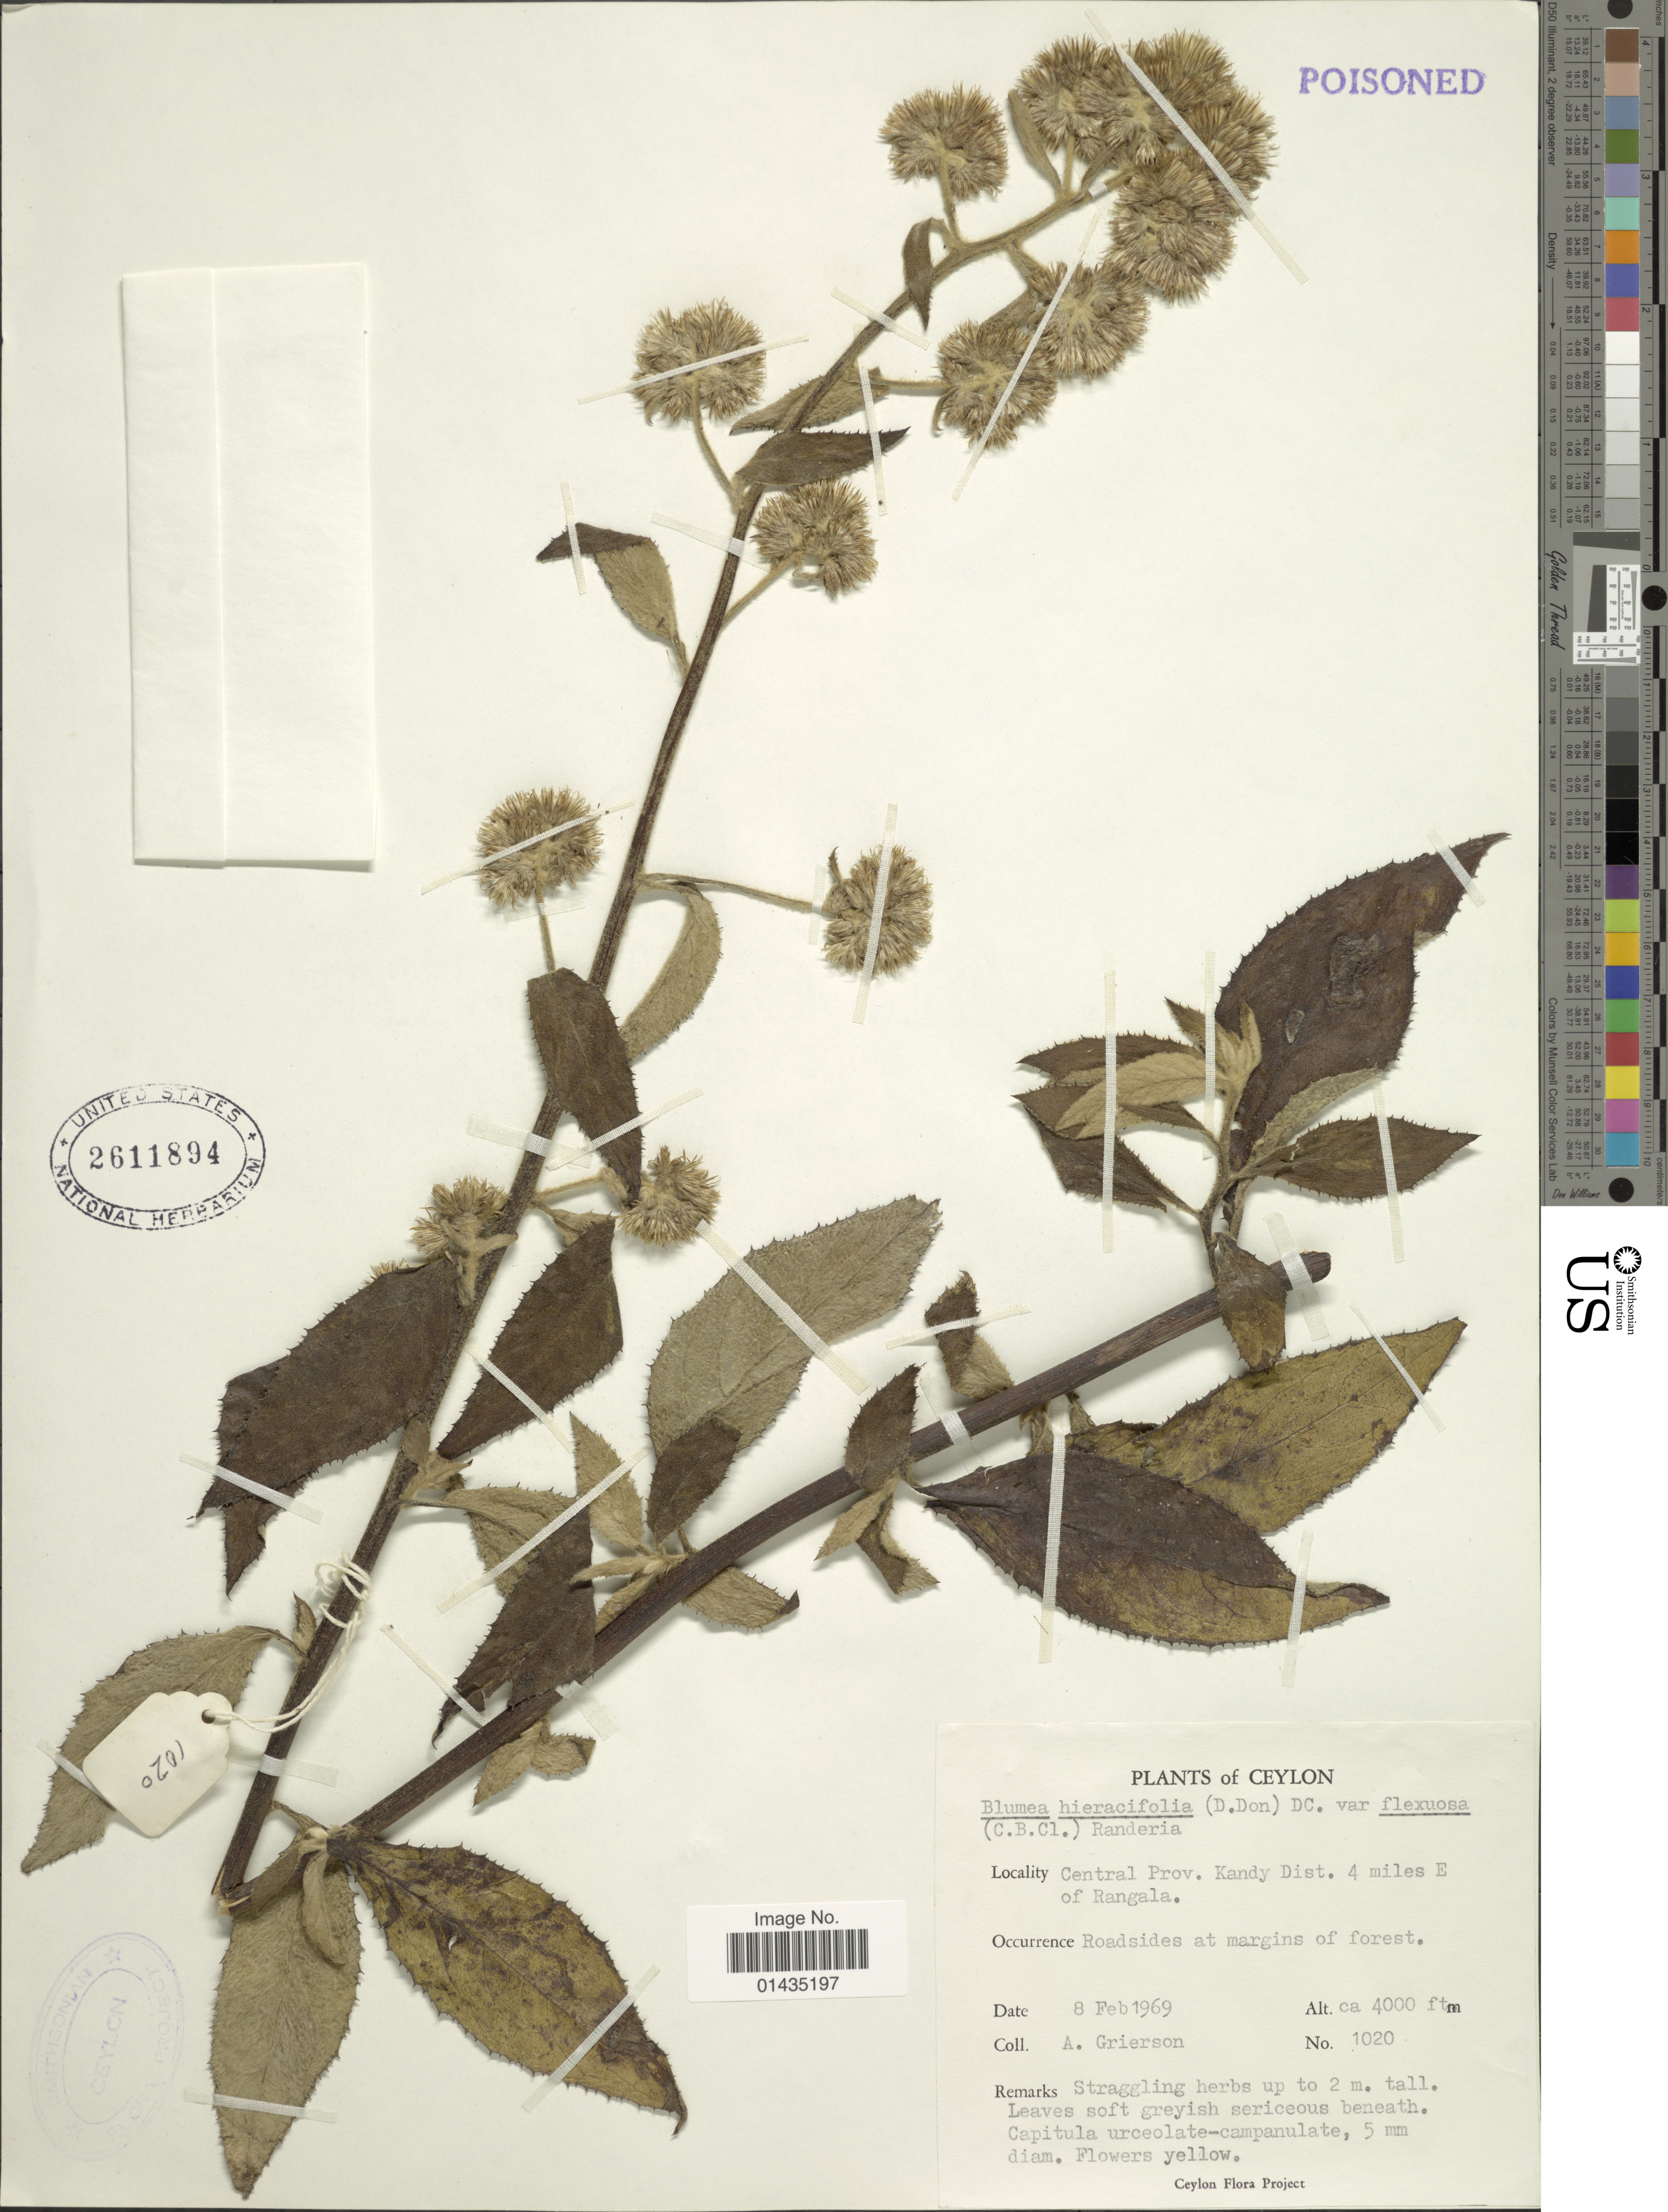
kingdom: Plantae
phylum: Tracheophyta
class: Magnoliopsida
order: Asterales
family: Asteraceae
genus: Blumea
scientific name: Blumea hieraciifolia var. flexuosa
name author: (C.B. Clarke) Randeria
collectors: A. Grierson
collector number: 1020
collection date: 1969-02-08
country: Sri Lanka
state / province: Central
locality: Ceylon, Kandy Dist. 4 miles E of Rangala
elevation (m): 1219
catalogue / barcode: US 2611894